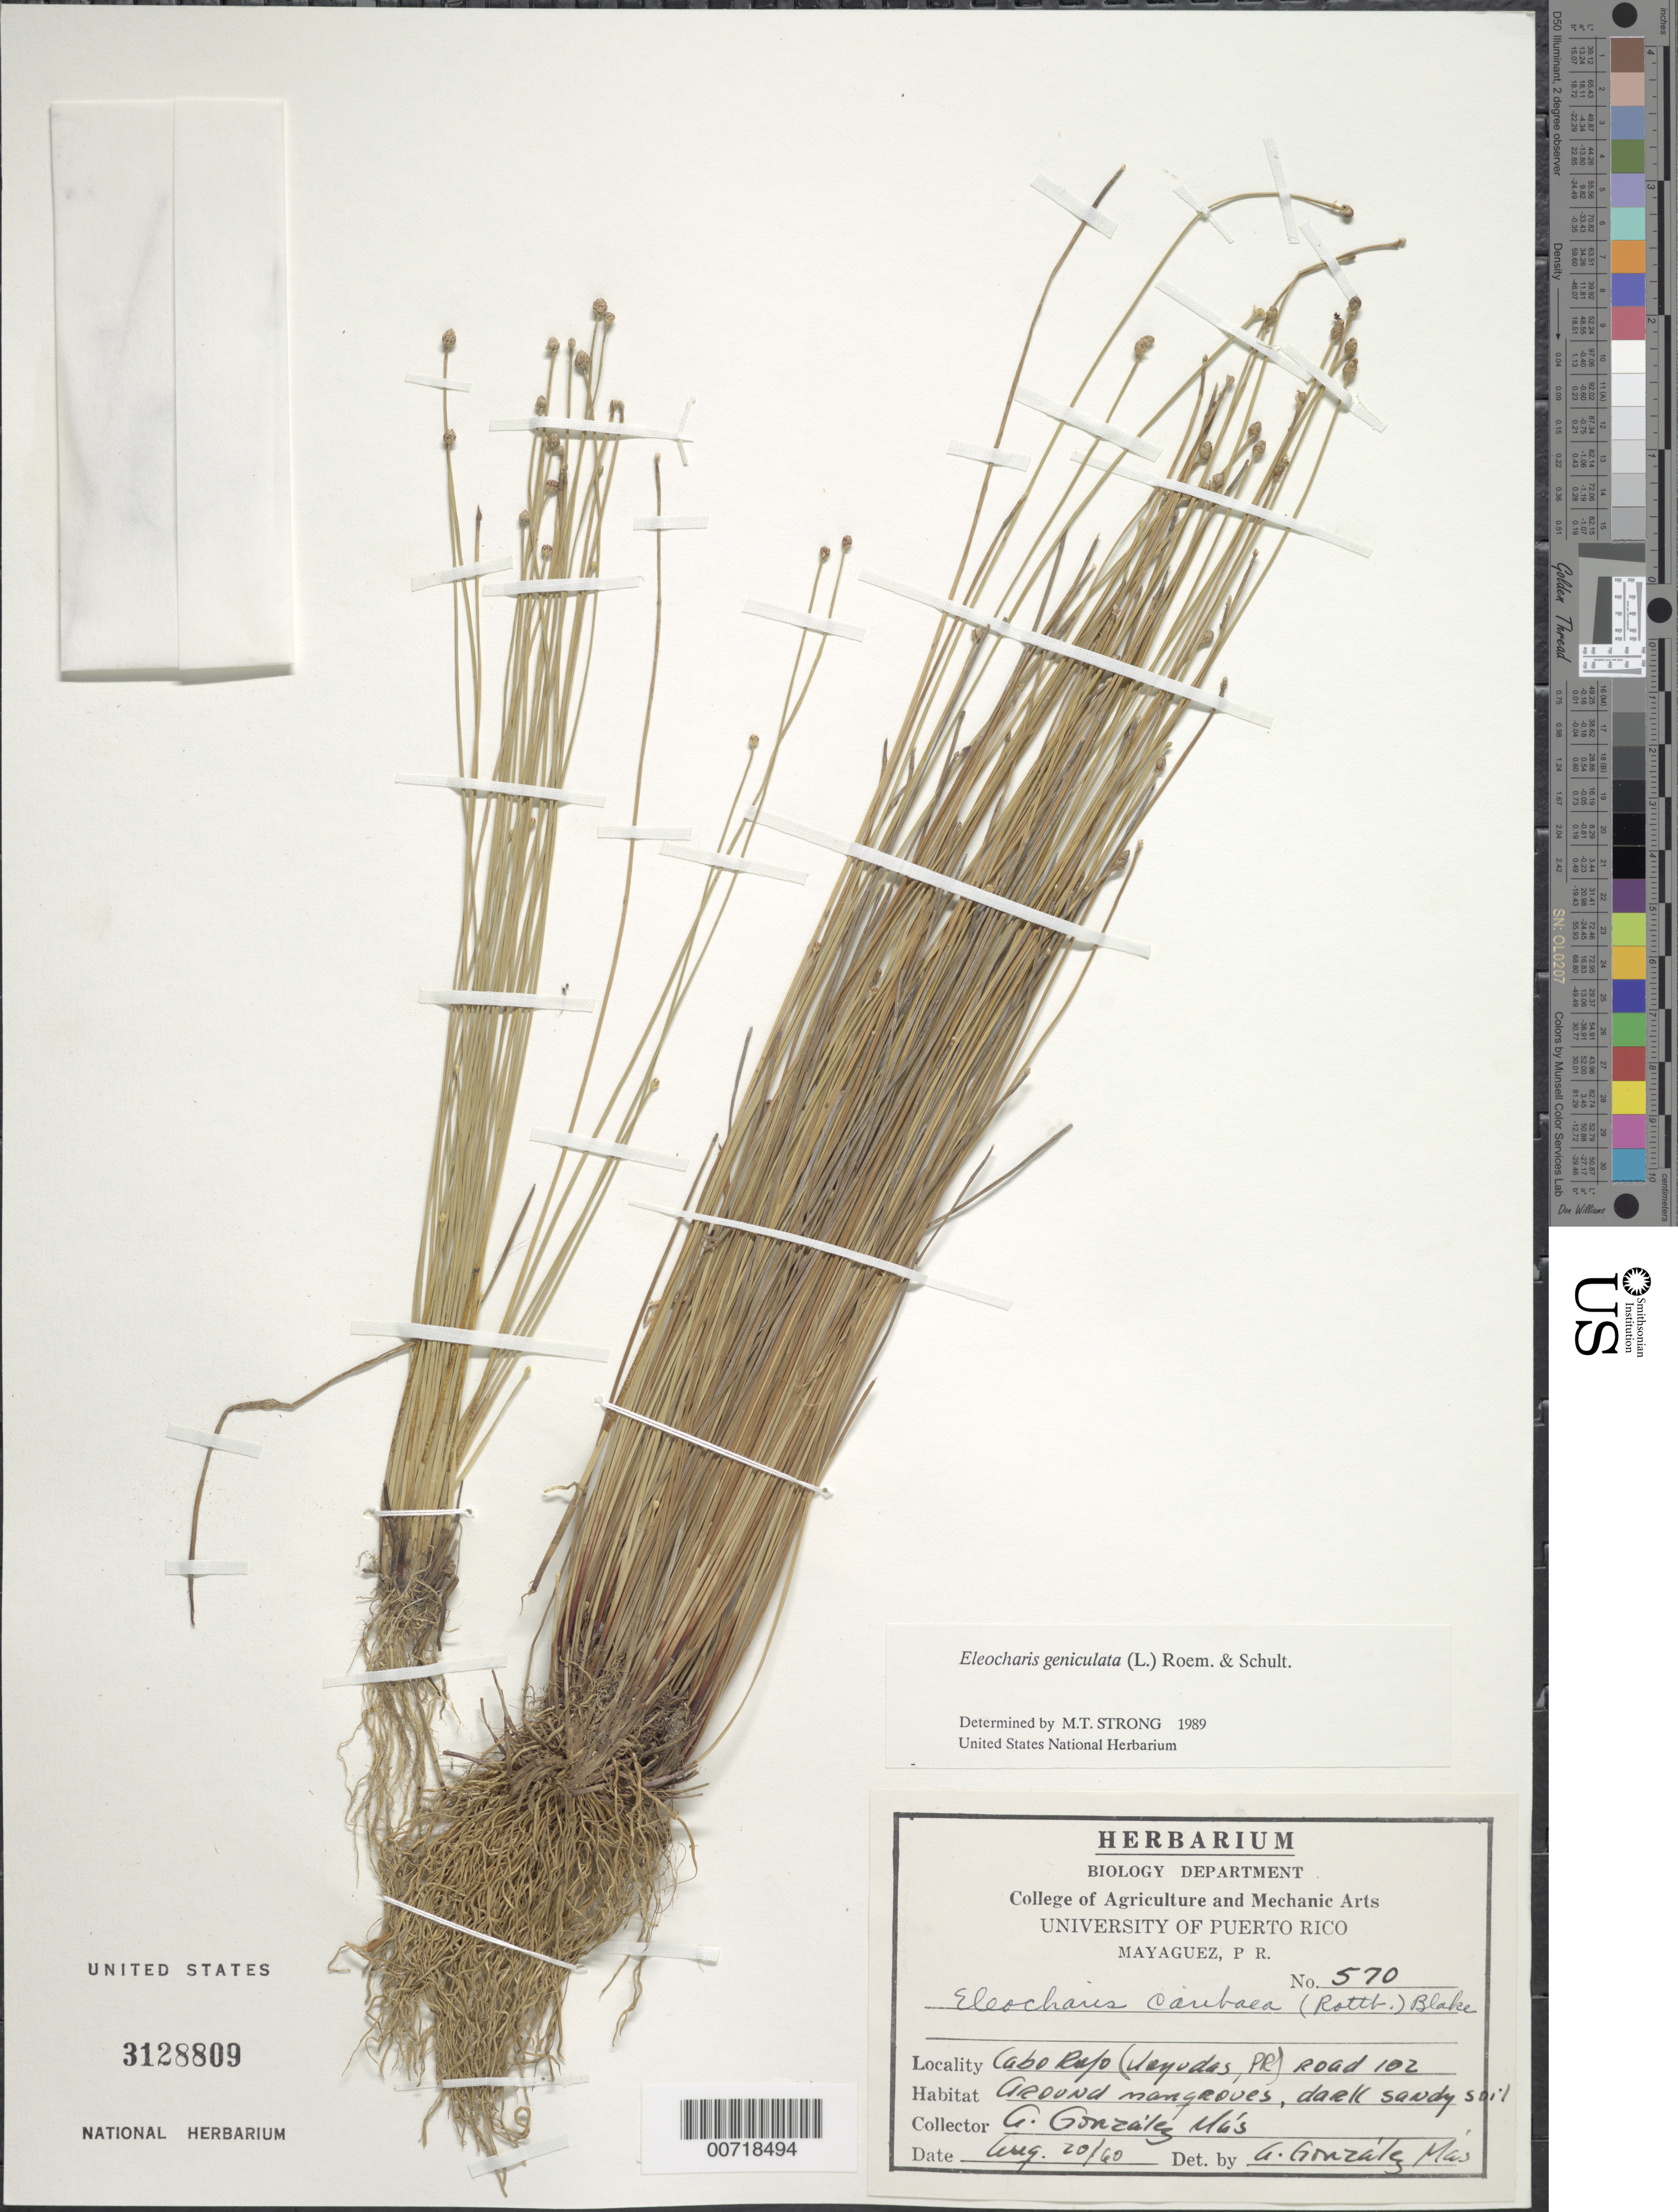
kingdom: Plantae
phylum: Tracheophyta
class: Liliopsida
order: Poales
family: Cyperaceae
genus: Eleocharis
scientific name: Eleocharis geniculata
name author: (L.) Roem. & Schult.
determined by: Strong, M. T., (US), Smithsonian Institution - National Museum of Natural History (UNITED STATES)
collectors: A. González Más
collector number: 570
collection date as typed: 20 Aug 1960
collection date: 1960-08-20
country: Puerto Rico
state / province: Cabo Rojo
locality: Cabo Rojo (Joyudas), road 102.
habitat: Around mangroves.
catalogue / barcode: US 3128809